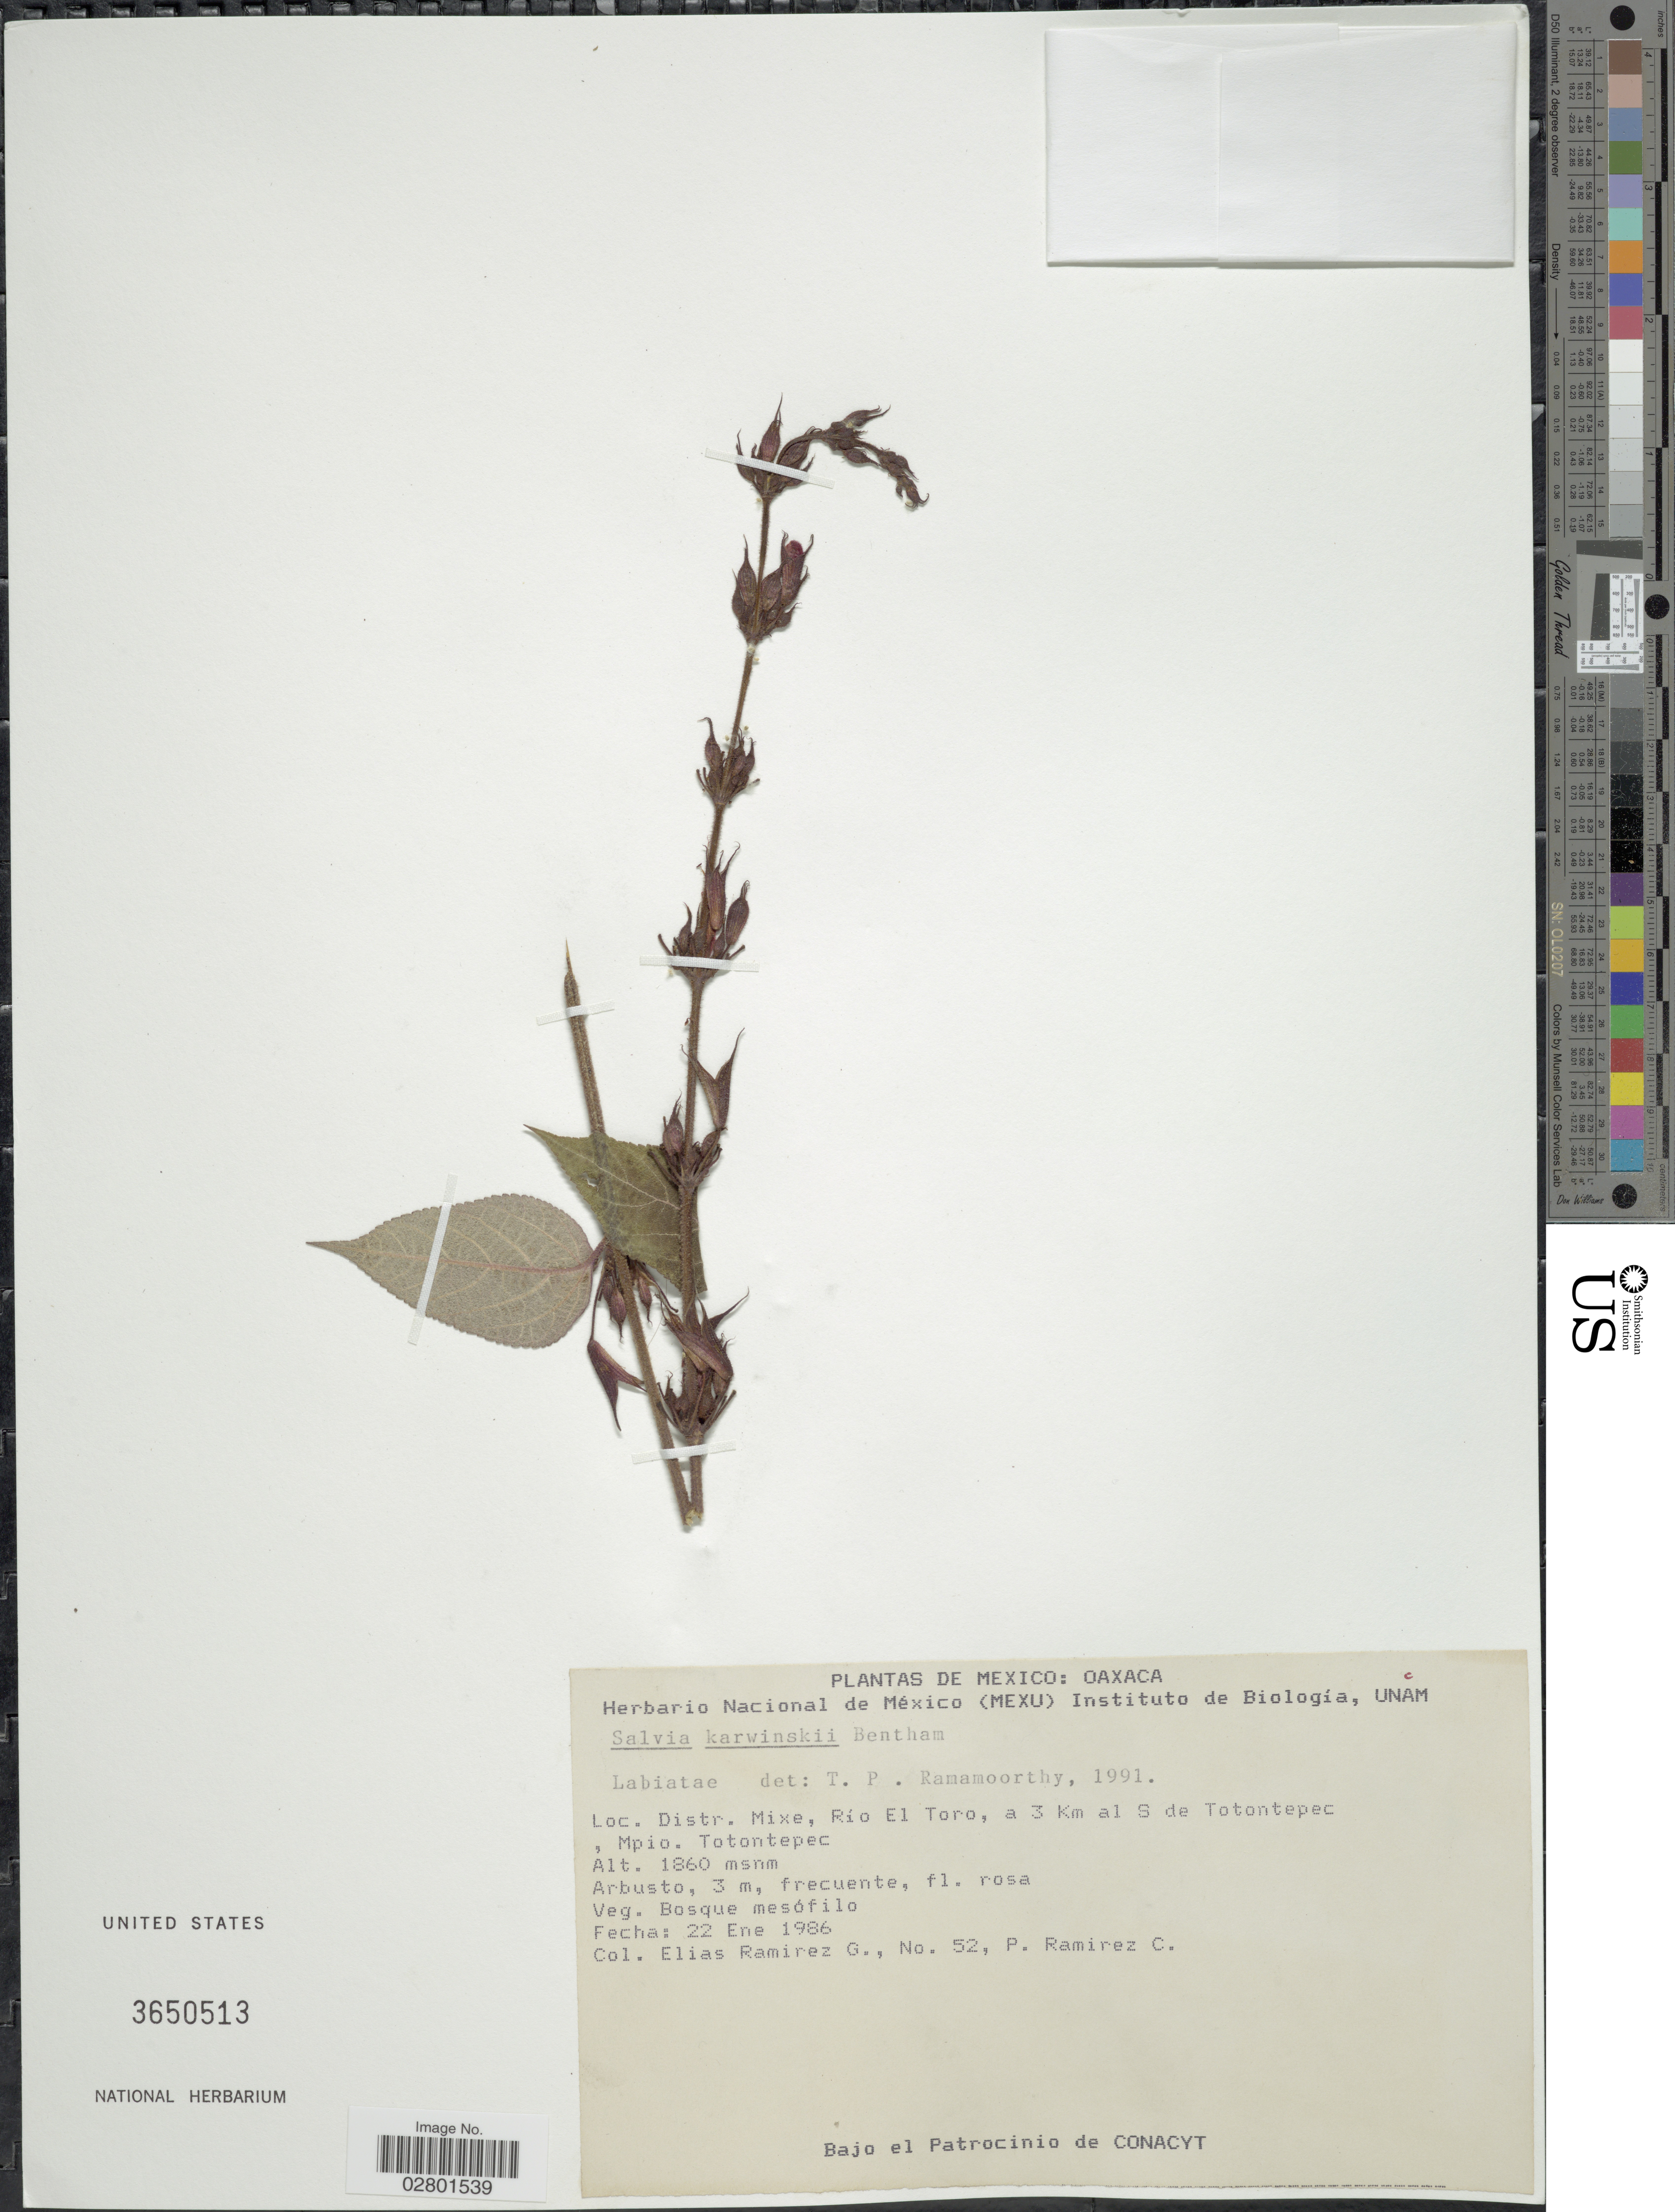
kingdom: Plantae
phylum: Tracheophyta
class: Magnoliopsida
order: Lamiales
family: Lamiaceae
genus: Salvia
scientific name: Salvia karwinskii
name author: Benth.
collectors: E. Ramirez G. & P. Ramirez C.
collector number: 52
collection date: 1986-01-22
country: Mexico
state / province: Oaxaca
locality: Distr. Mixe, Río El Toro, a 3 Km al S de Totontepec, Mpio, Totontepec.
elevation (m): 1860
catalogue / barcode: US 3650513